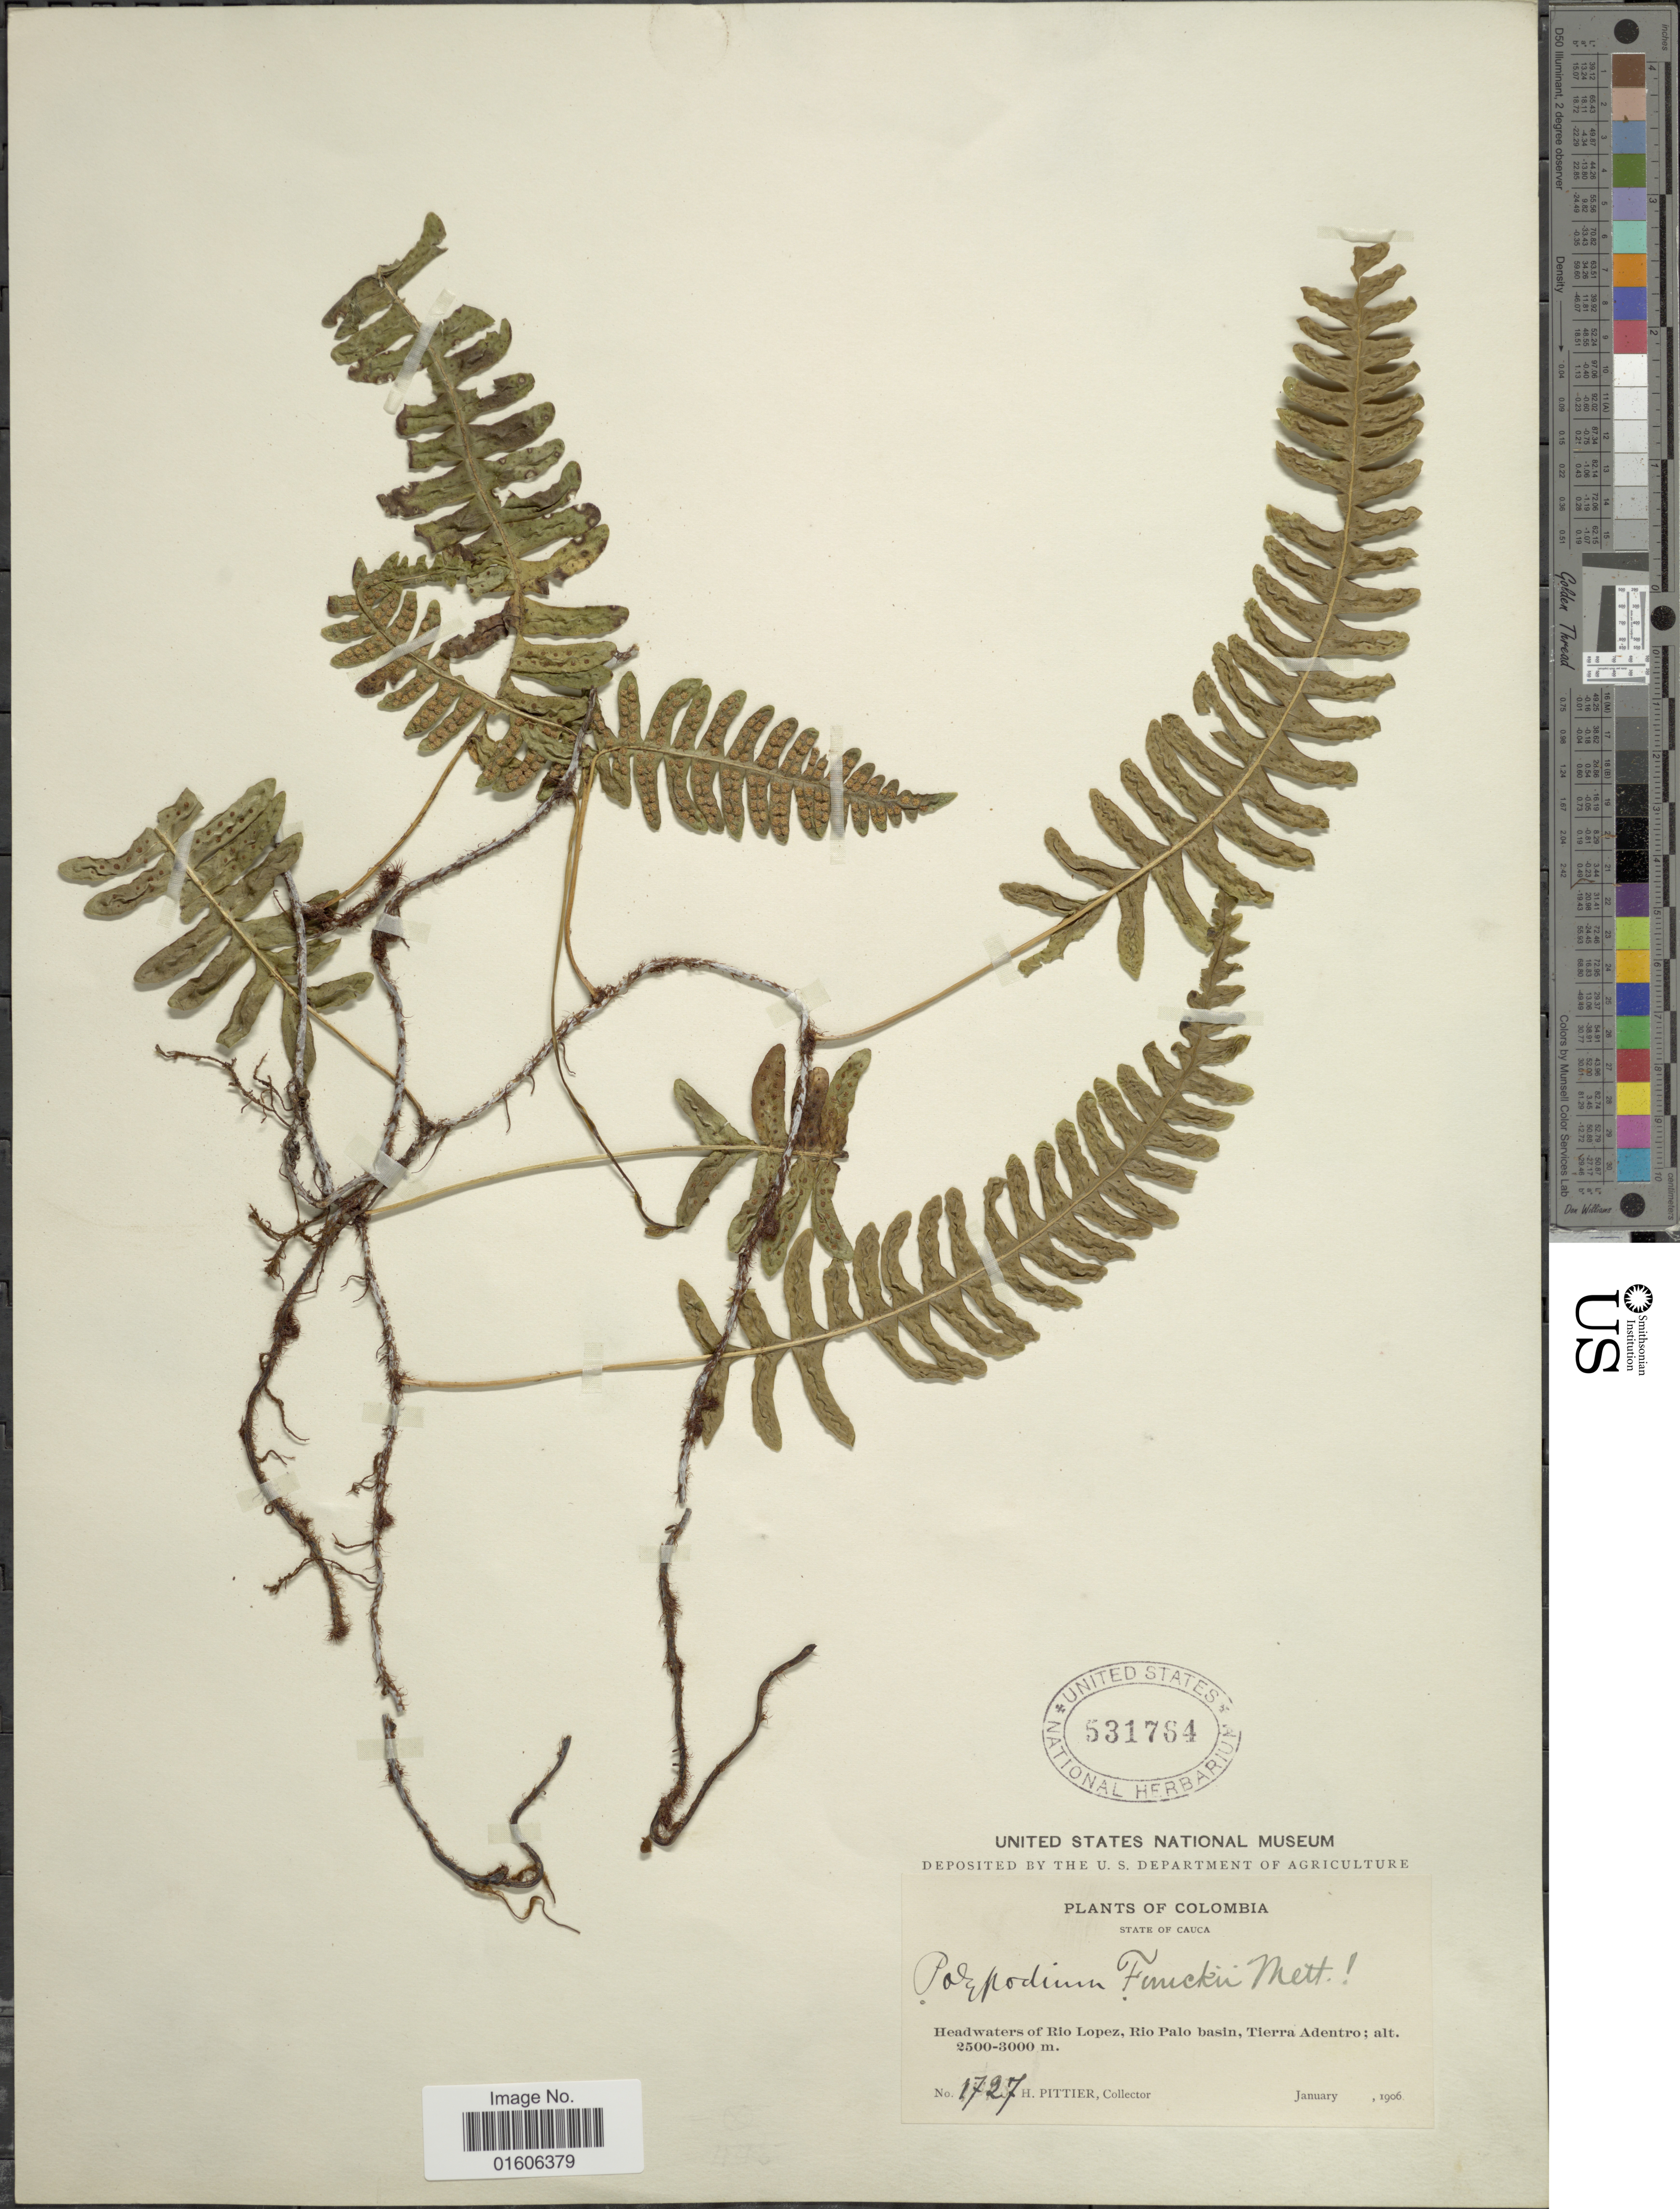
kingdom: Plantae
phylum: Tracheophyta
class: Polypodiopsida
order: Polypodiales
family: Polypodiaceae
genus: Serpocaulon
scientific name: Serpocaulon funckii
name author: (Mett.) A.R. Sm.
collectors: H. F. Pittier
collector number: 1727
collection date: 1906-01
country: Colombia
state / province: Cauca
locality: State of Cauca. Headwaters of Rio Lopez, Rio Palo basin, Tierra Adentro.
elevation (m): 2500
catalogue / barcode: US 531764